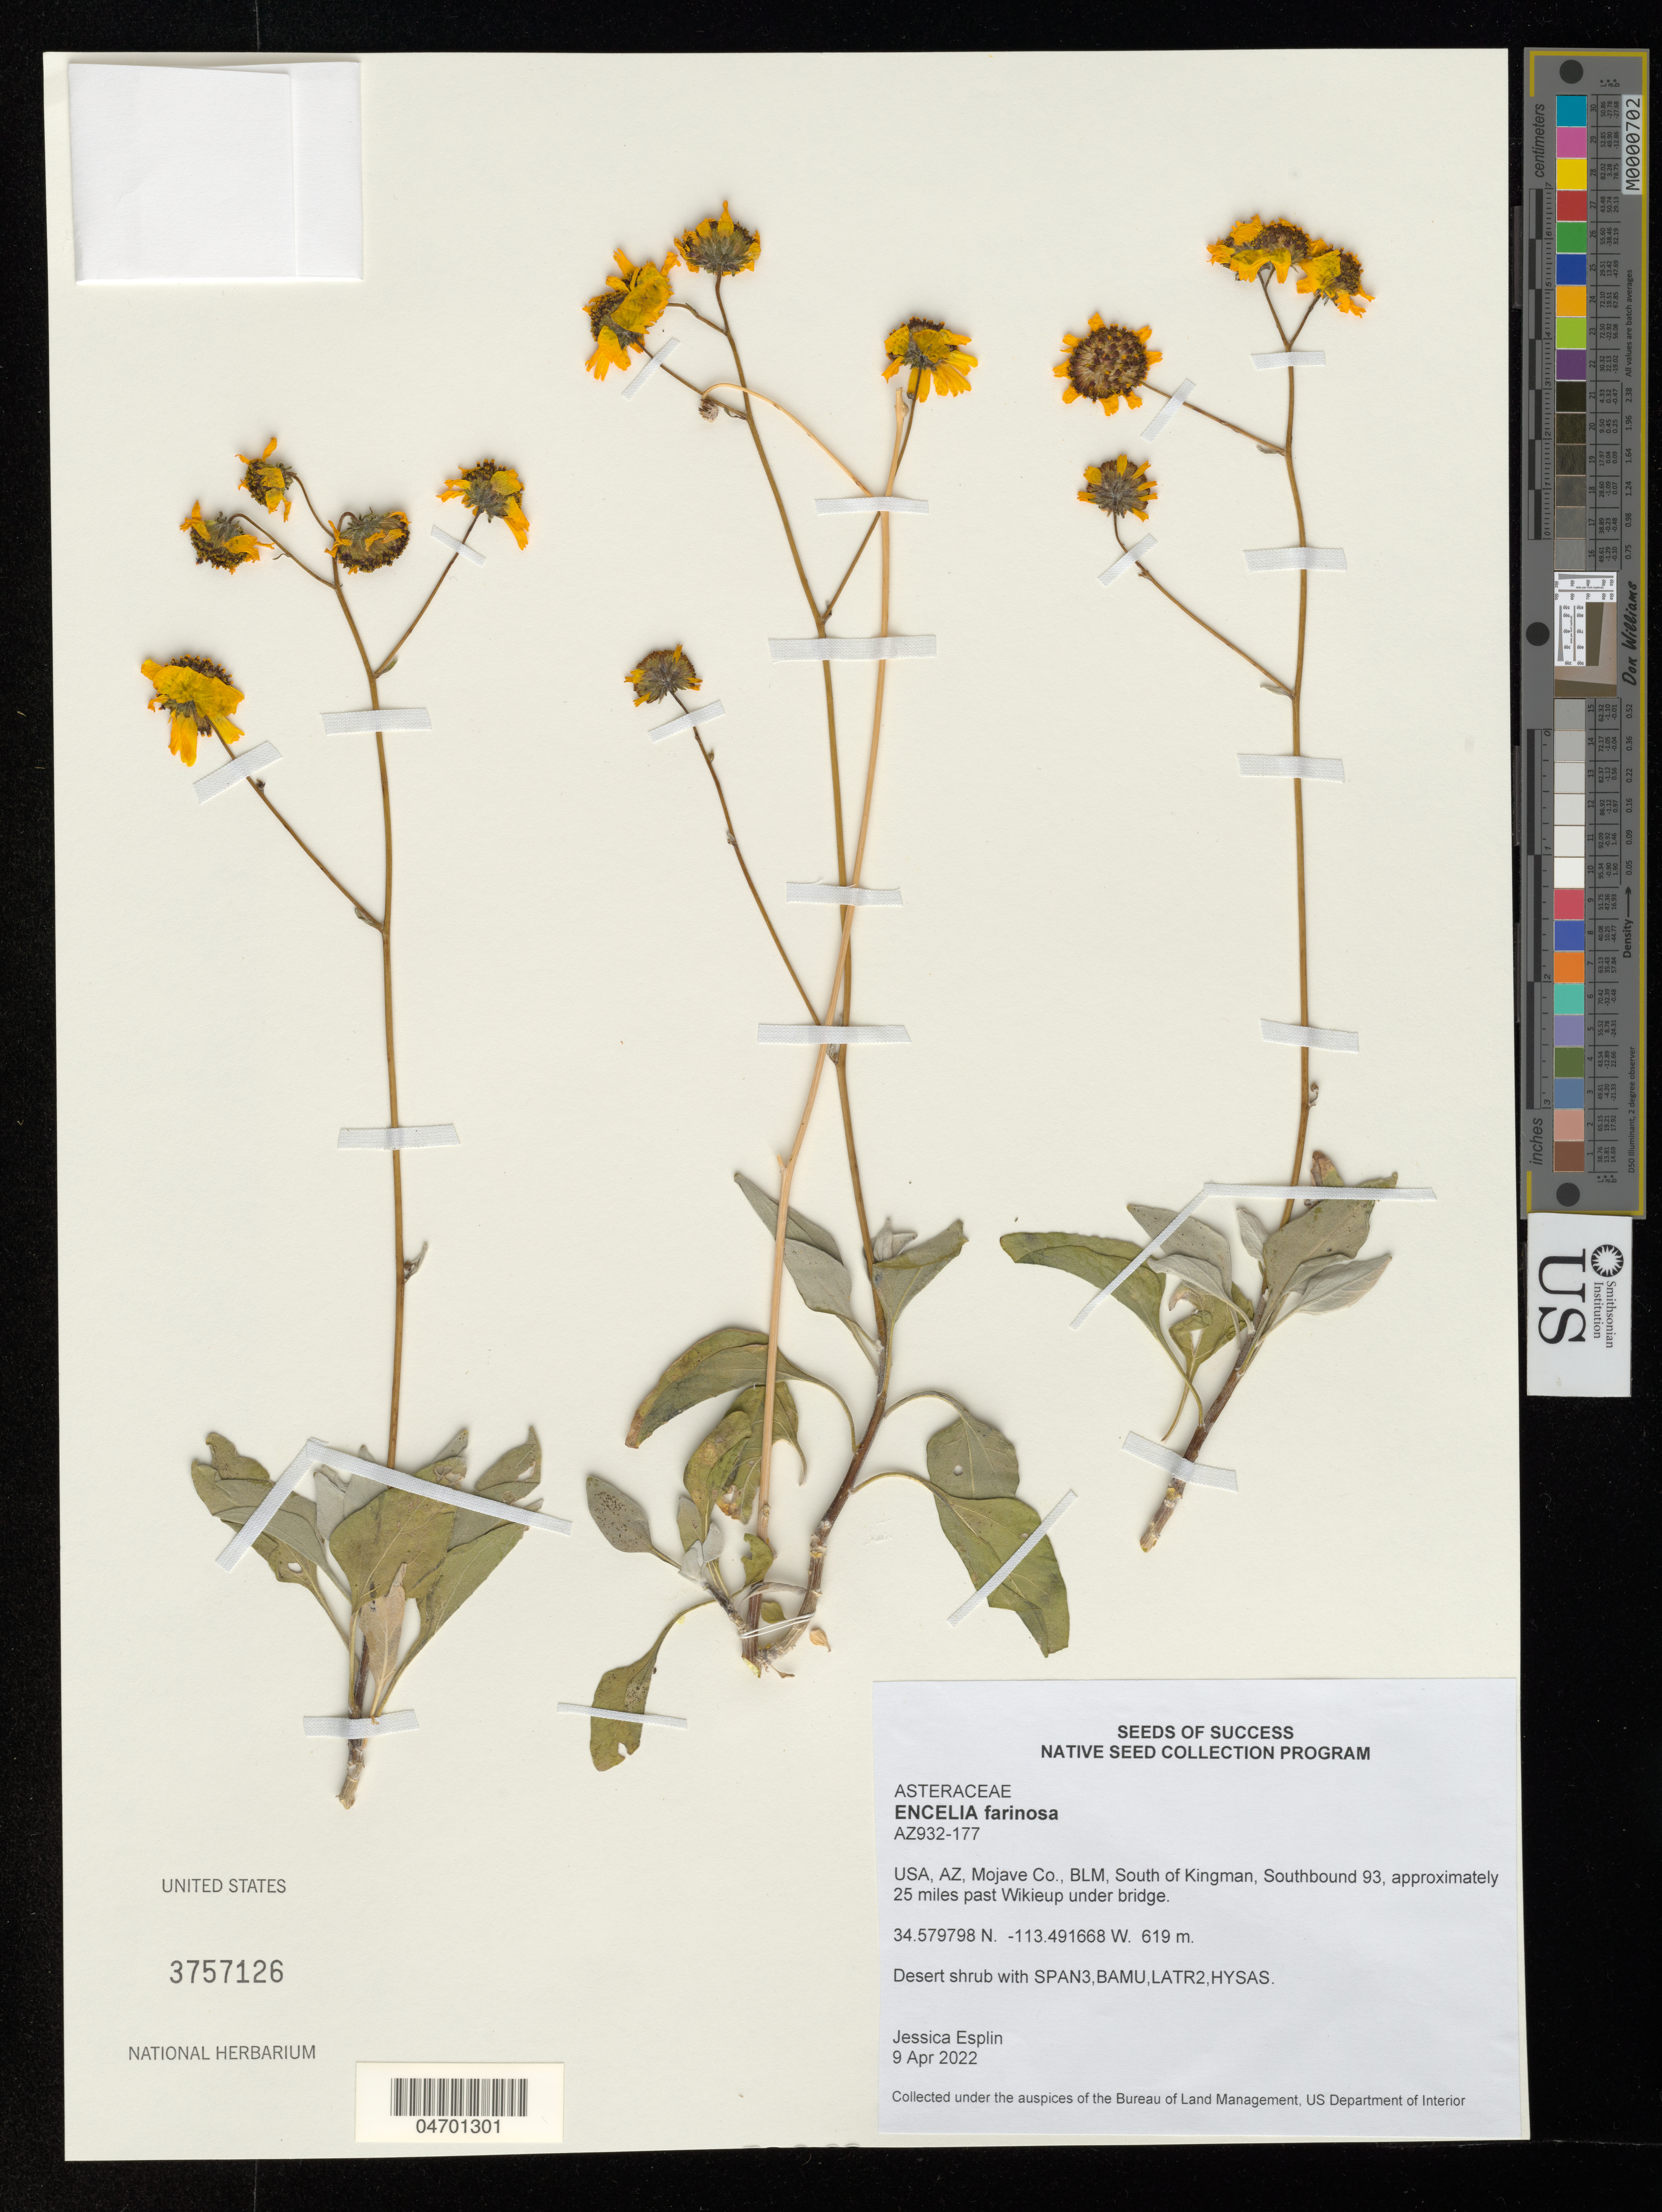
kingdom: Plantae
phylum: Tracheophyta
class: Magnoliopsida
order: Asterales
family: Asteraceae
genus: Encelia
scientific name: Encelia farinosa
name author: A. Gray ex Torr. in Emory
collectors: A. Ron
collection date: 2022-04-09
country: United States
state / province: Arizona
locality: AZ, Mojave Co., BLM, South of Kingman, Southbound 93, approximately 25 miles past Wikieup under bridge.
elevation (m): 619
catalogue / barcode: US 3757126